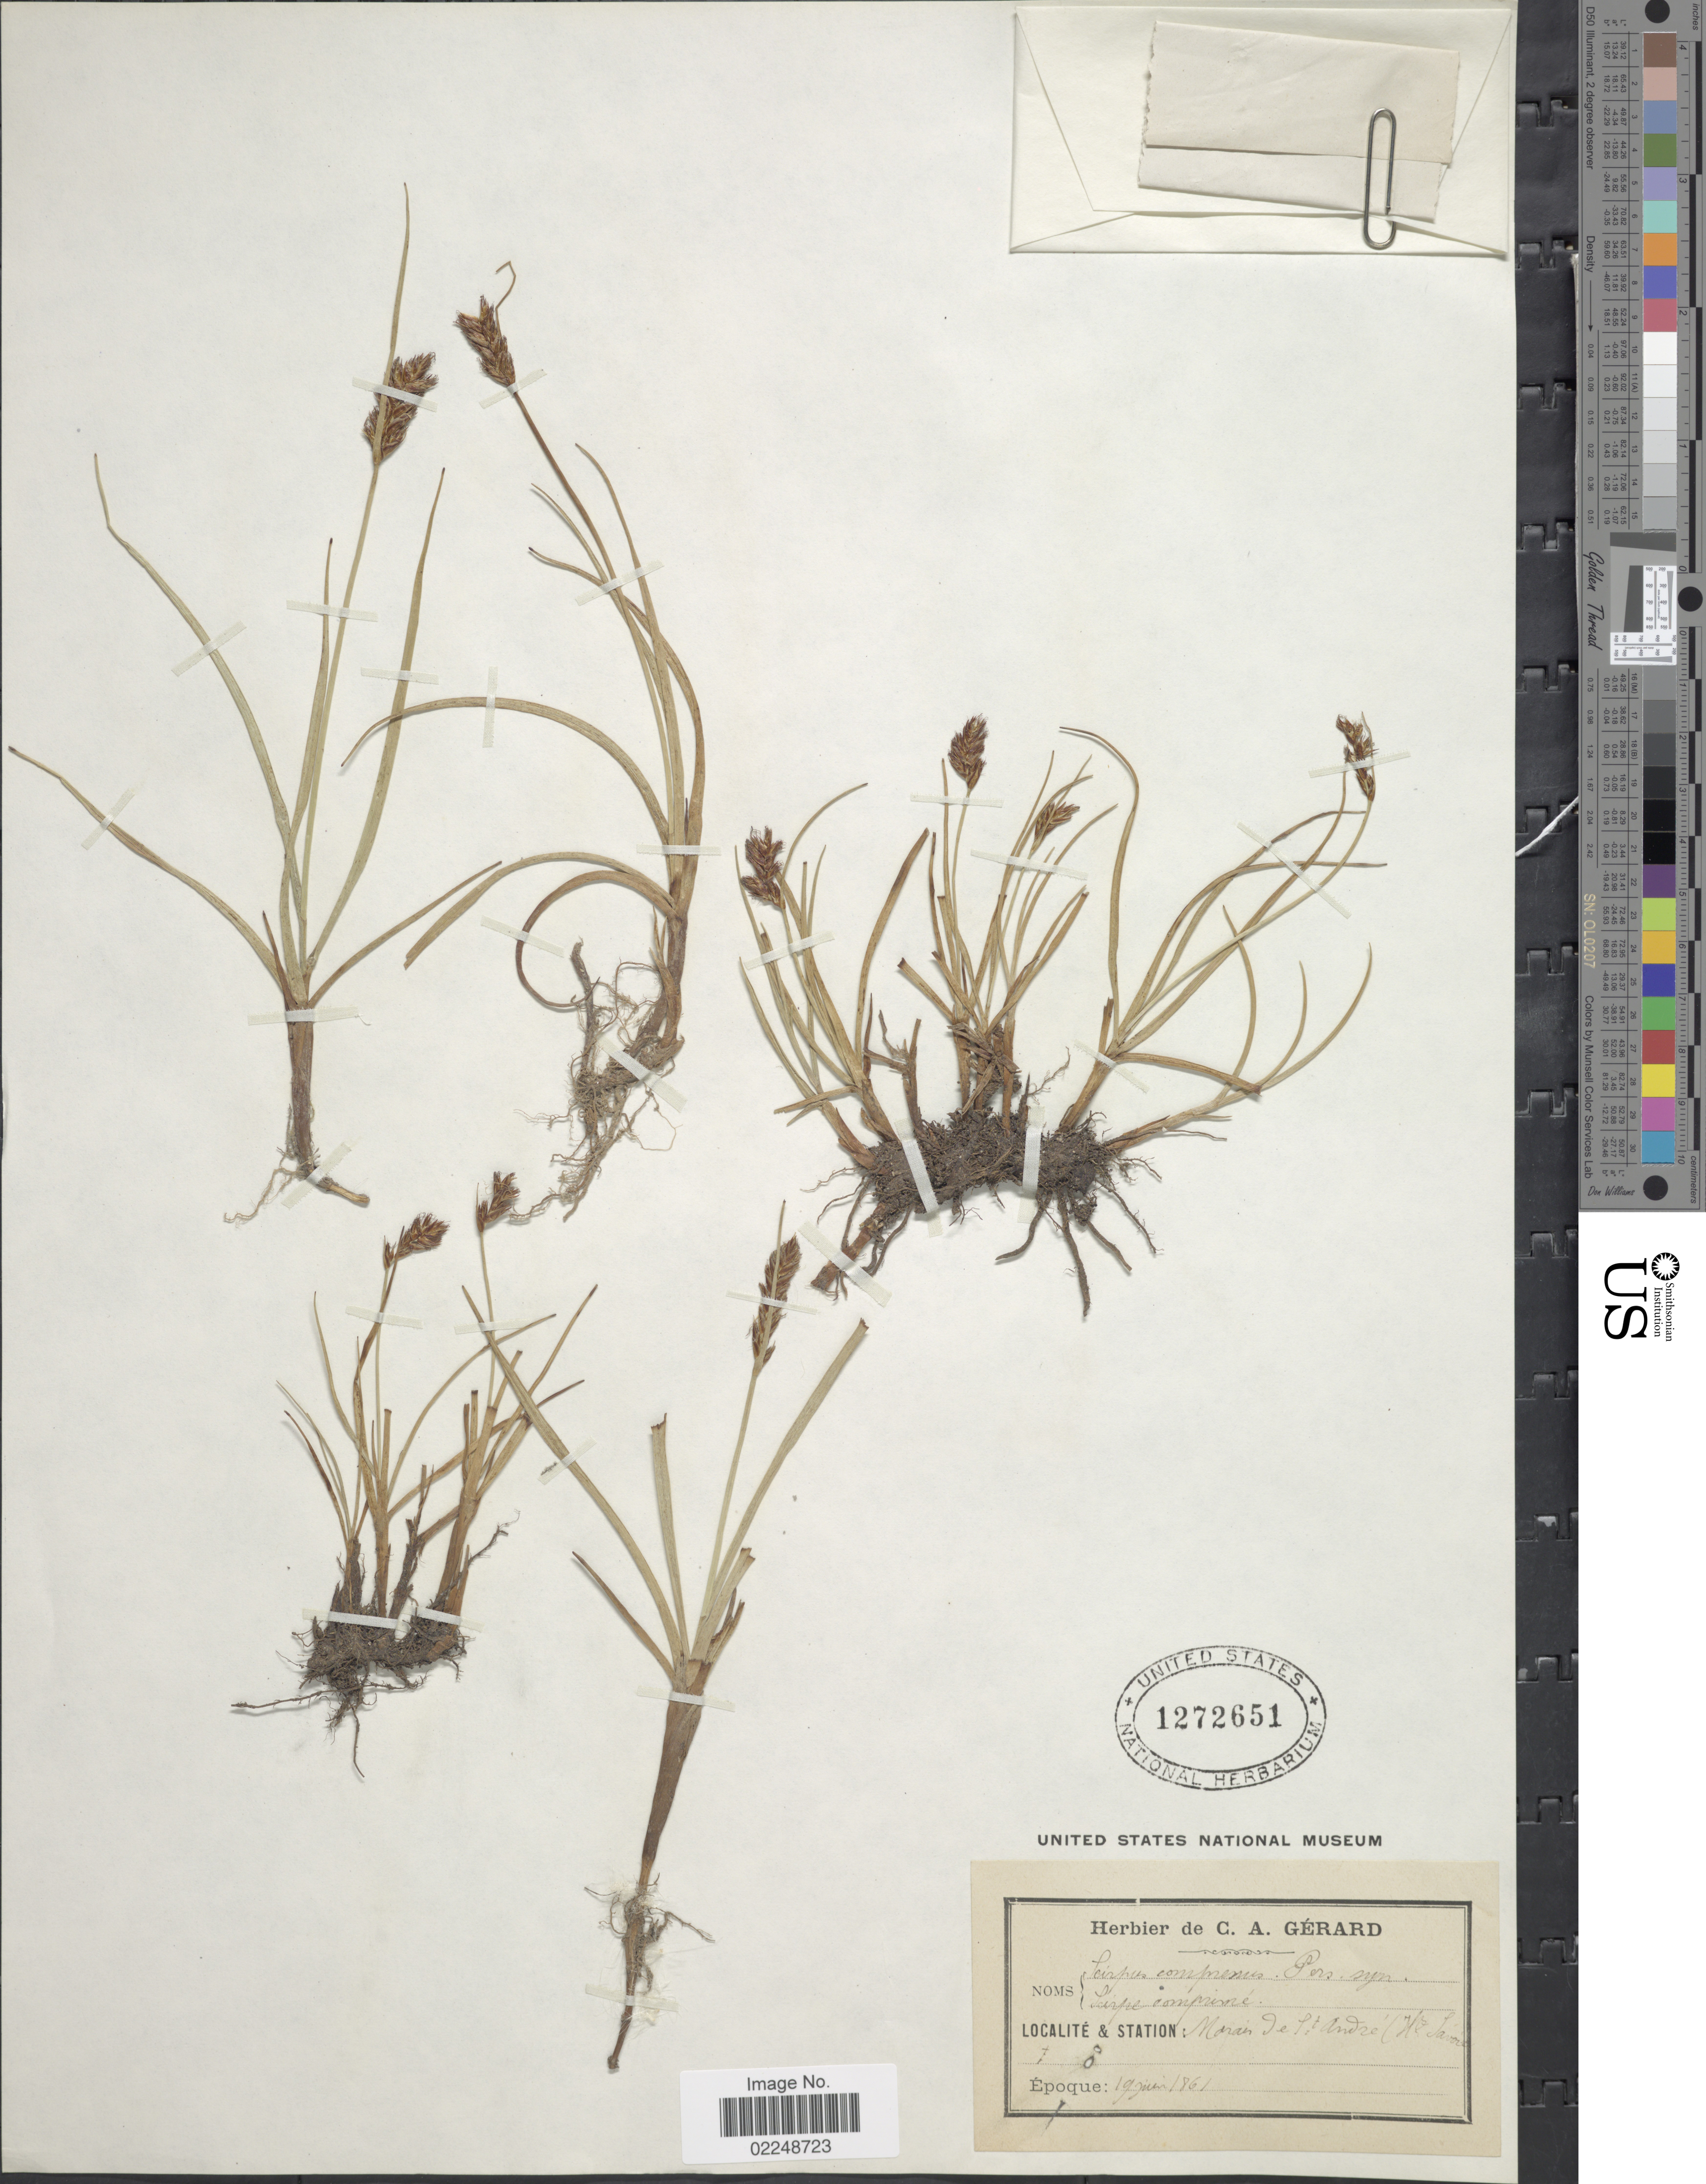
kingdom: Plantae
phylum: Tracheophyta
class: Liliopsida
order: Poales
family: Cyperaceae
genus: Blysmus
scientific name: Blysmus compressus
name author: (L.) Panzer ex Link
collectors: Ex herb. de C. A. Gérard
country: France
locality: Morain de St. Andre (Ho Savoie) [interpreted]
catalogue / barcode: US 1272651